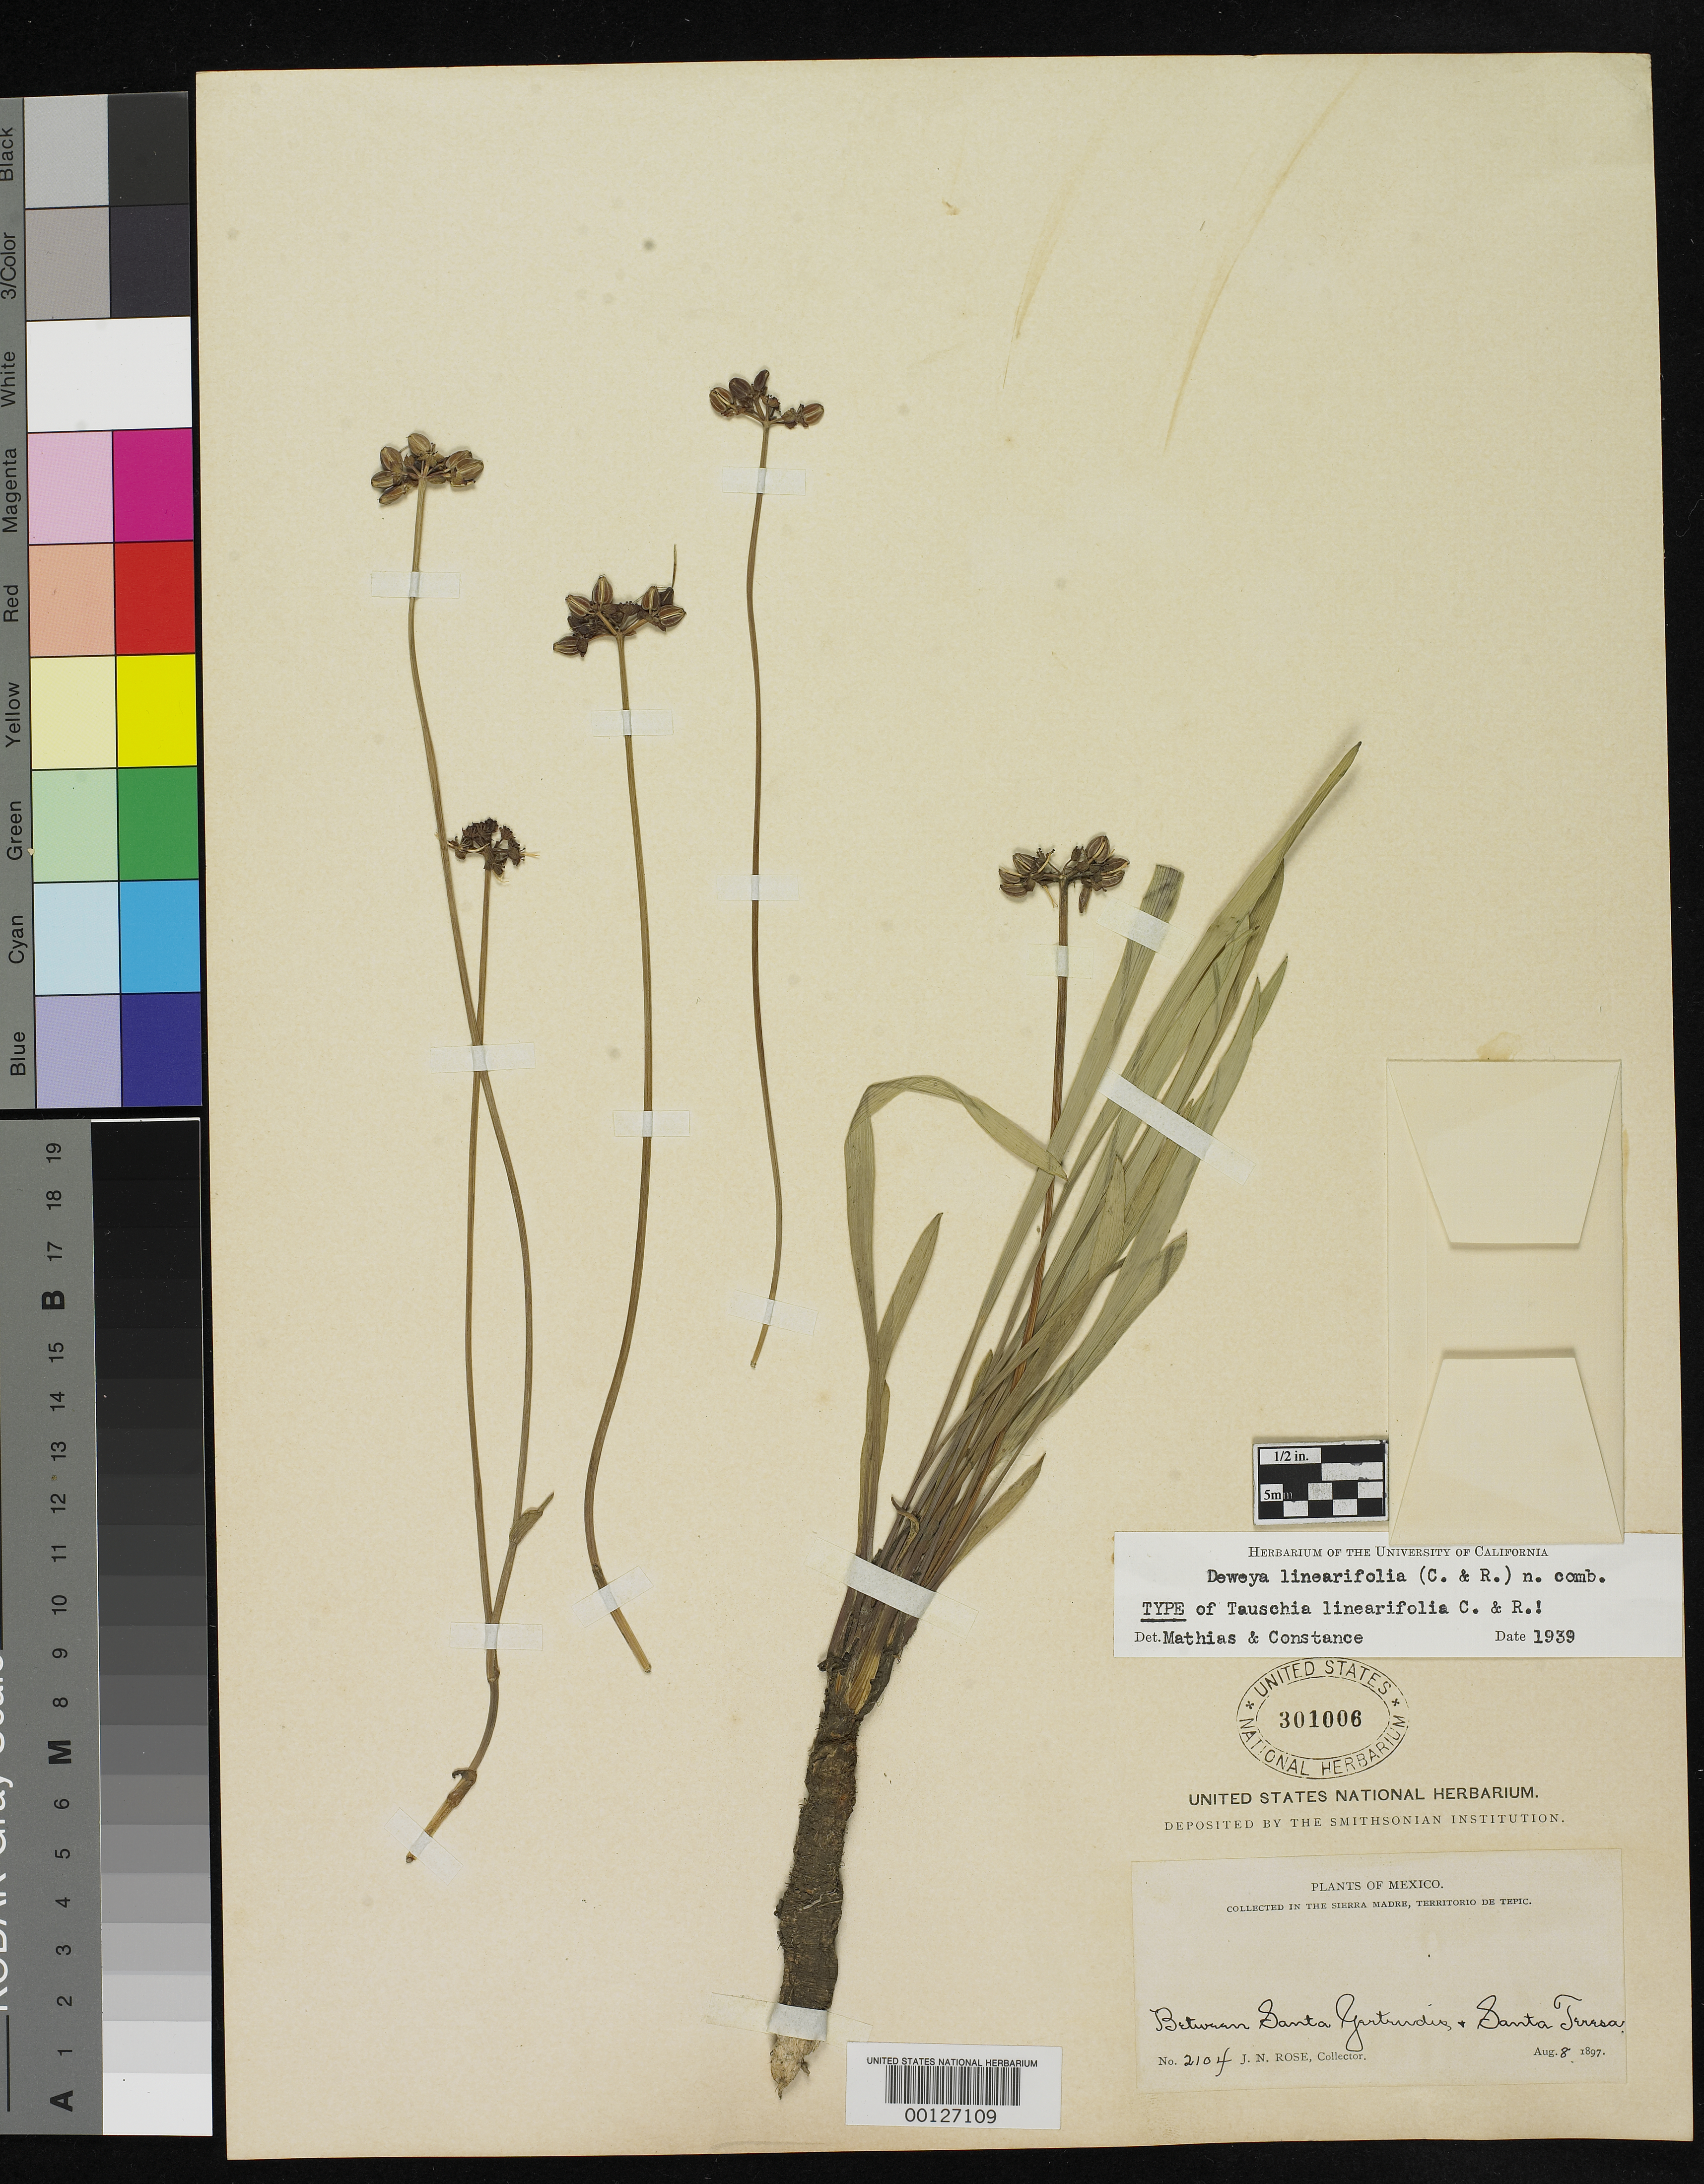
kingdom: Plantae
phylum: Tracheophyta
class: Magnoliopsida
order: Apiales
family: Apiaceae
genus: Tauschia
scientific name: Tauschia linearifolia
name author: J.M. Coult. & Rose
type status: Type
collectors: J. N. Rose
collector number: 2104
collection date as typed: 08 Aug 1897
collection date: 1897-08-08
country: Mexico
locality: West range of Sierra Madre near Santa Gertrudis.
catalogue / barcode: US 301006